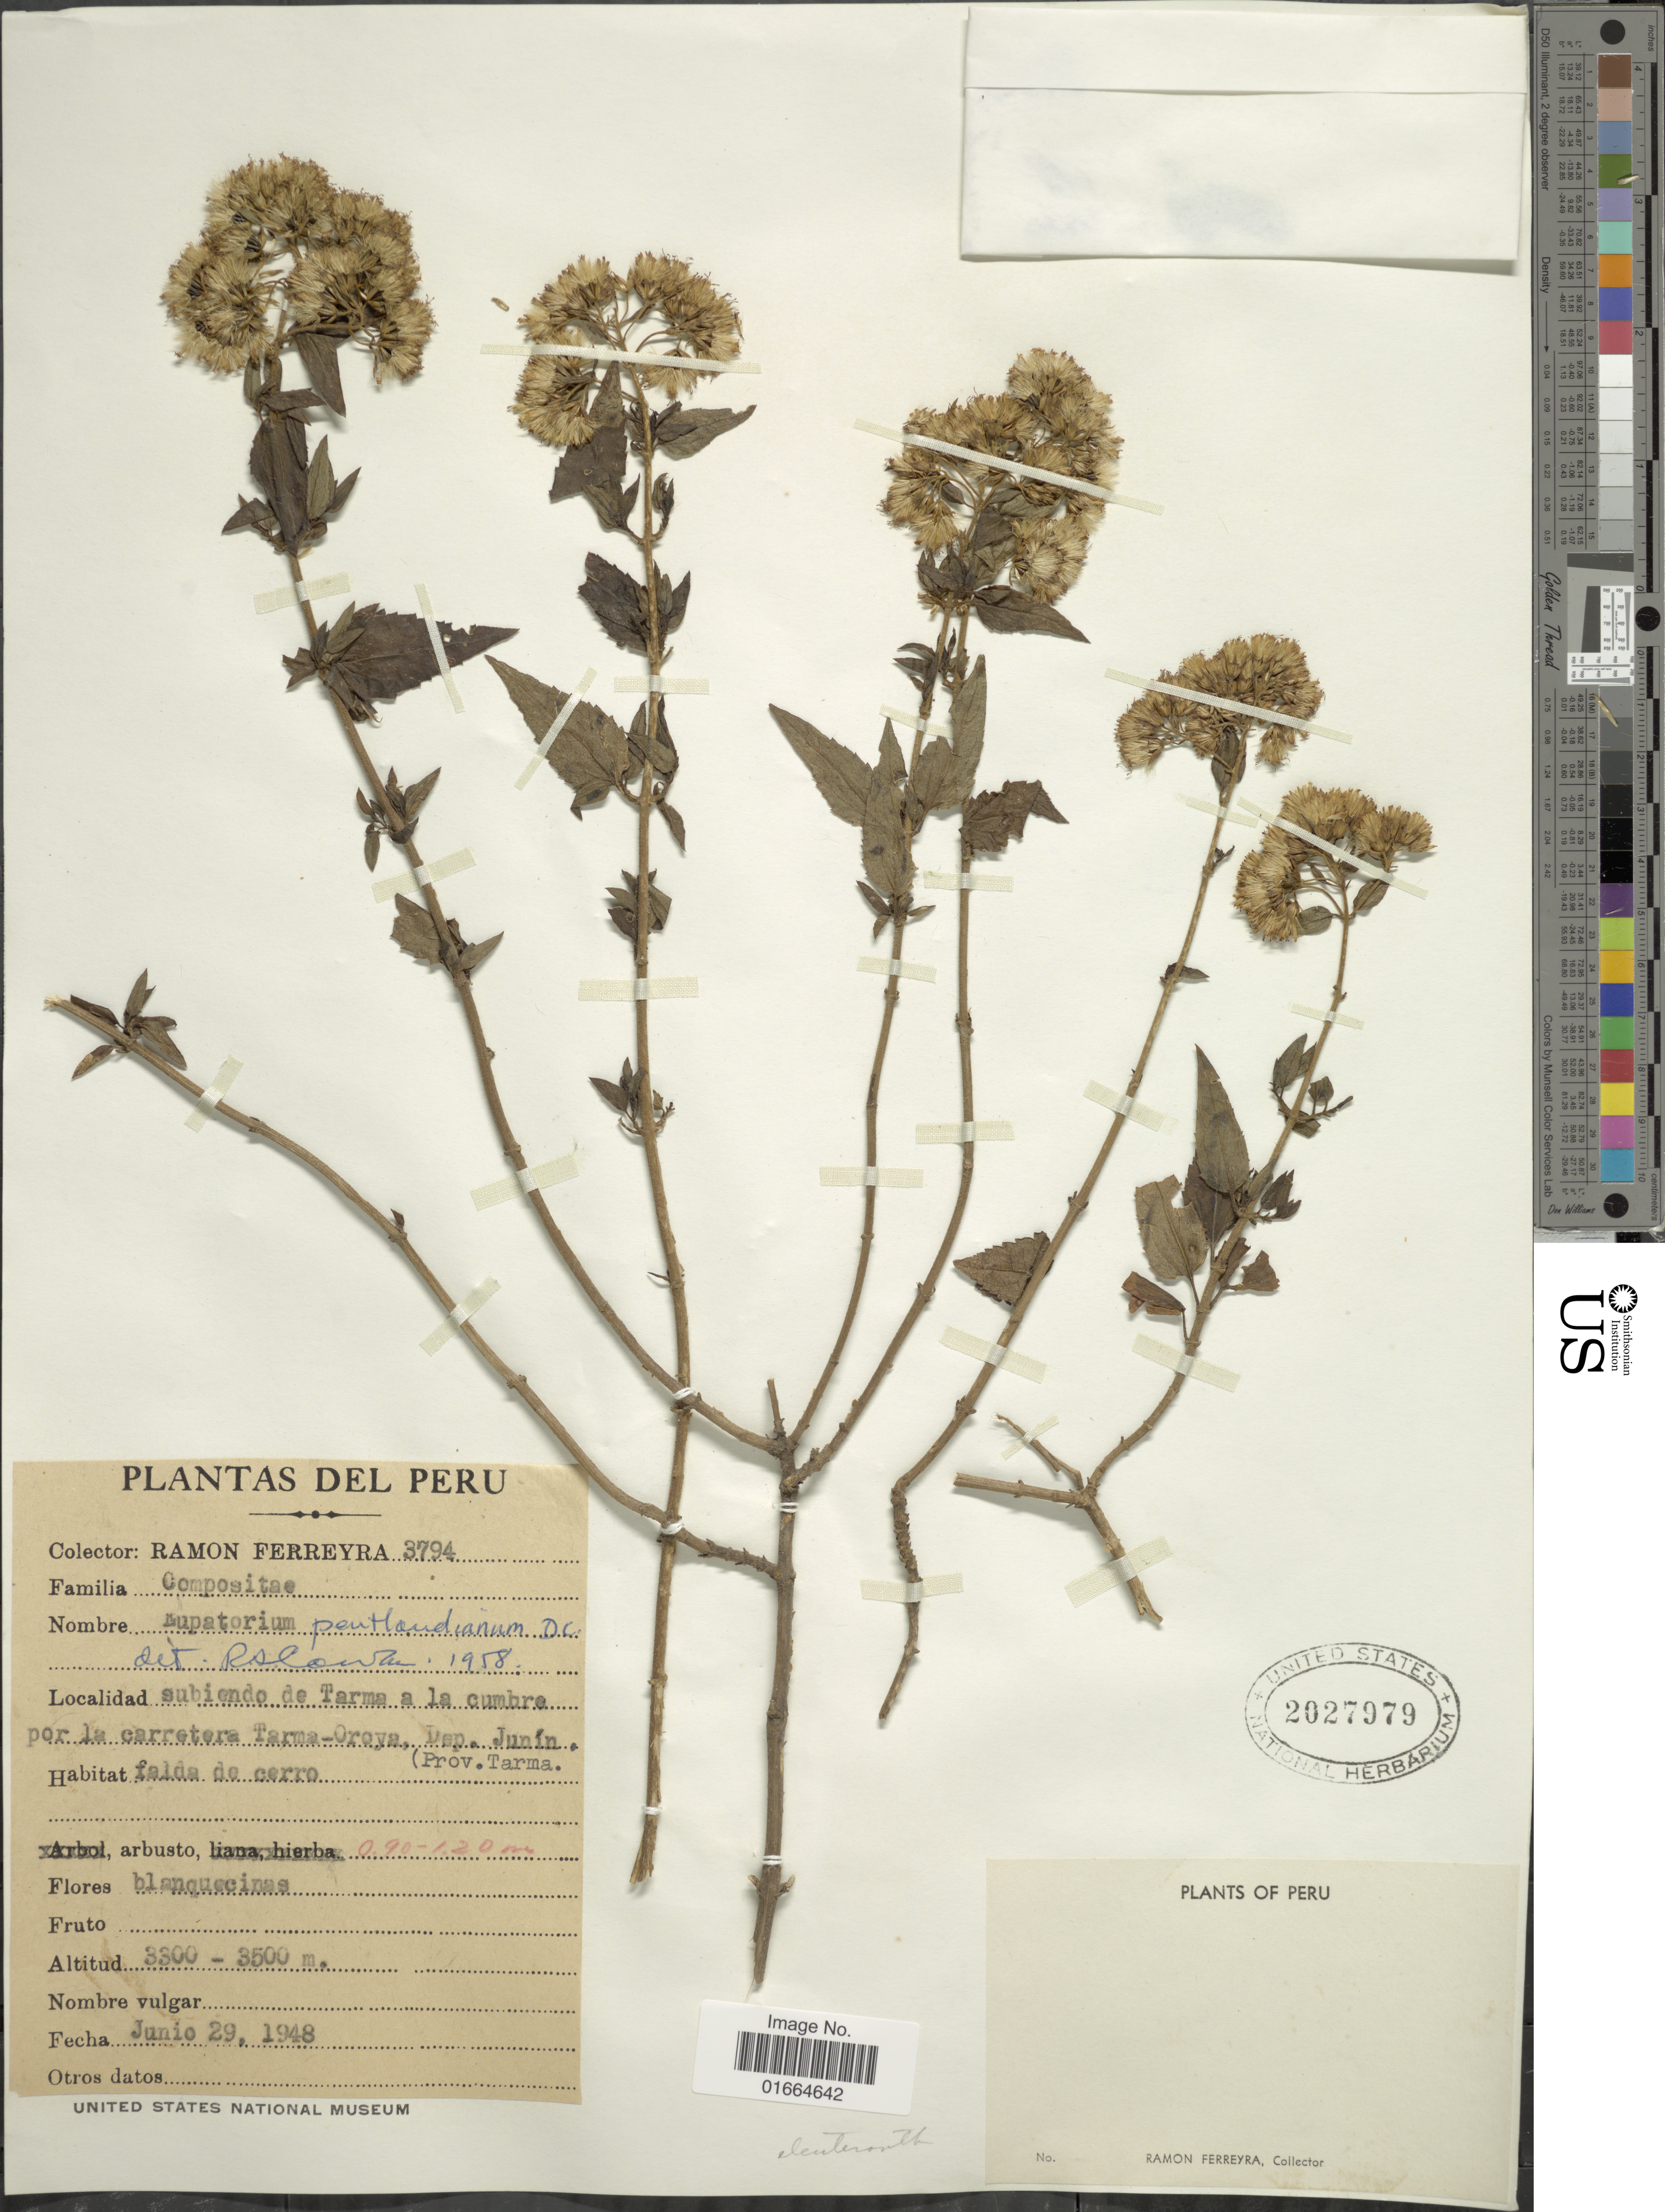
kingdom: Plantae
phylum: Tracheophyta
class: Magnoliopsida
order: Asterales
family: Asteraceae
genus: Ophryosporus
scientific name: Ophryosporus heptanthus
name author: (Sch. Bip. ex Wedd.) R.M. King & H. Rob.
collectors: R. A. Ferreyra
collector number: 3794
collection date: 1948-06-29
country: Peru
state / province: Junín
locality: Subiendo de Tarma a la cumbre por la carretera Tarma-Oroya, Dep. Junin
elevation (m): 3300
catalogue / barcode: US 2027979